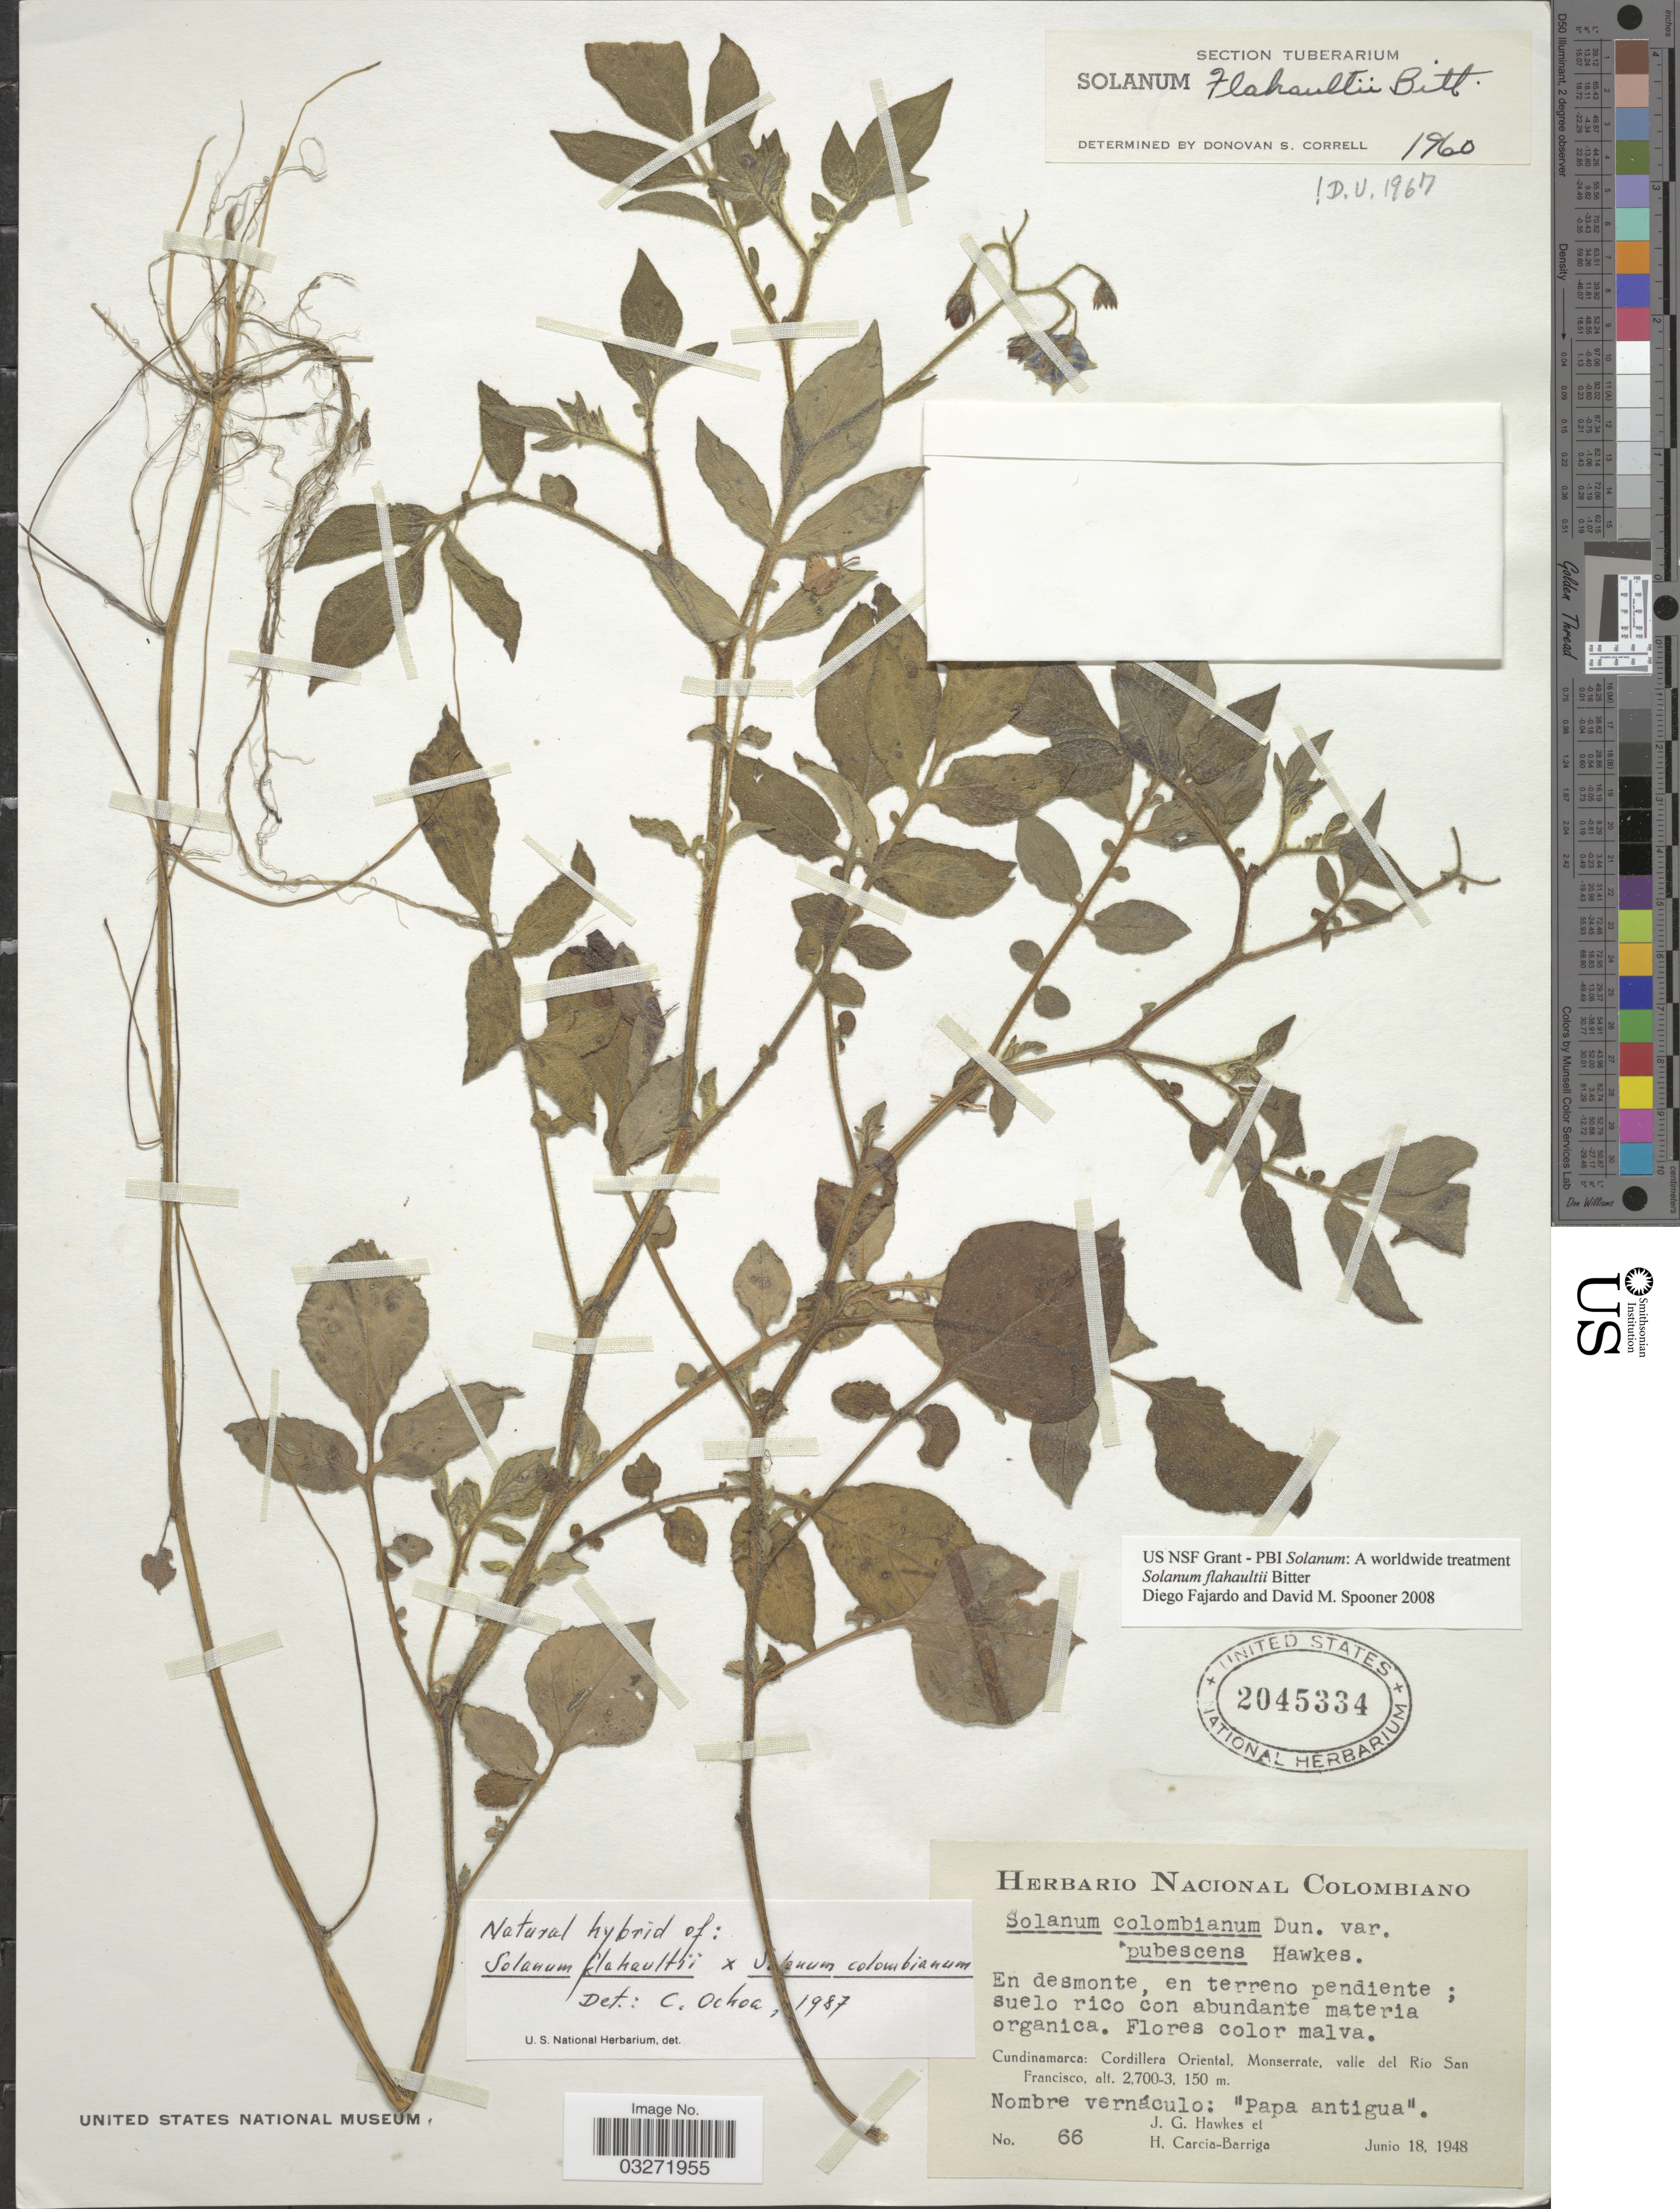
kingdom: Plantae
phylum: Tracheophyta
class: Magnoliopsida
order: Solanales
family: Solanaceae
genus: Solanum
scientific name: Solanum flahaultii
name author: Bitter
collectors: J. Hawkes & H. García Barriga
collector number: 66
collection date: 1948-06-18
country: Colombia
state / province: Cundinamarca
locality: Cundinamarca: Cordillera Oriental, Monserrate, valle del Río San Francisco.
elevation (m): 2700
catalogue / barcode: US 2045334